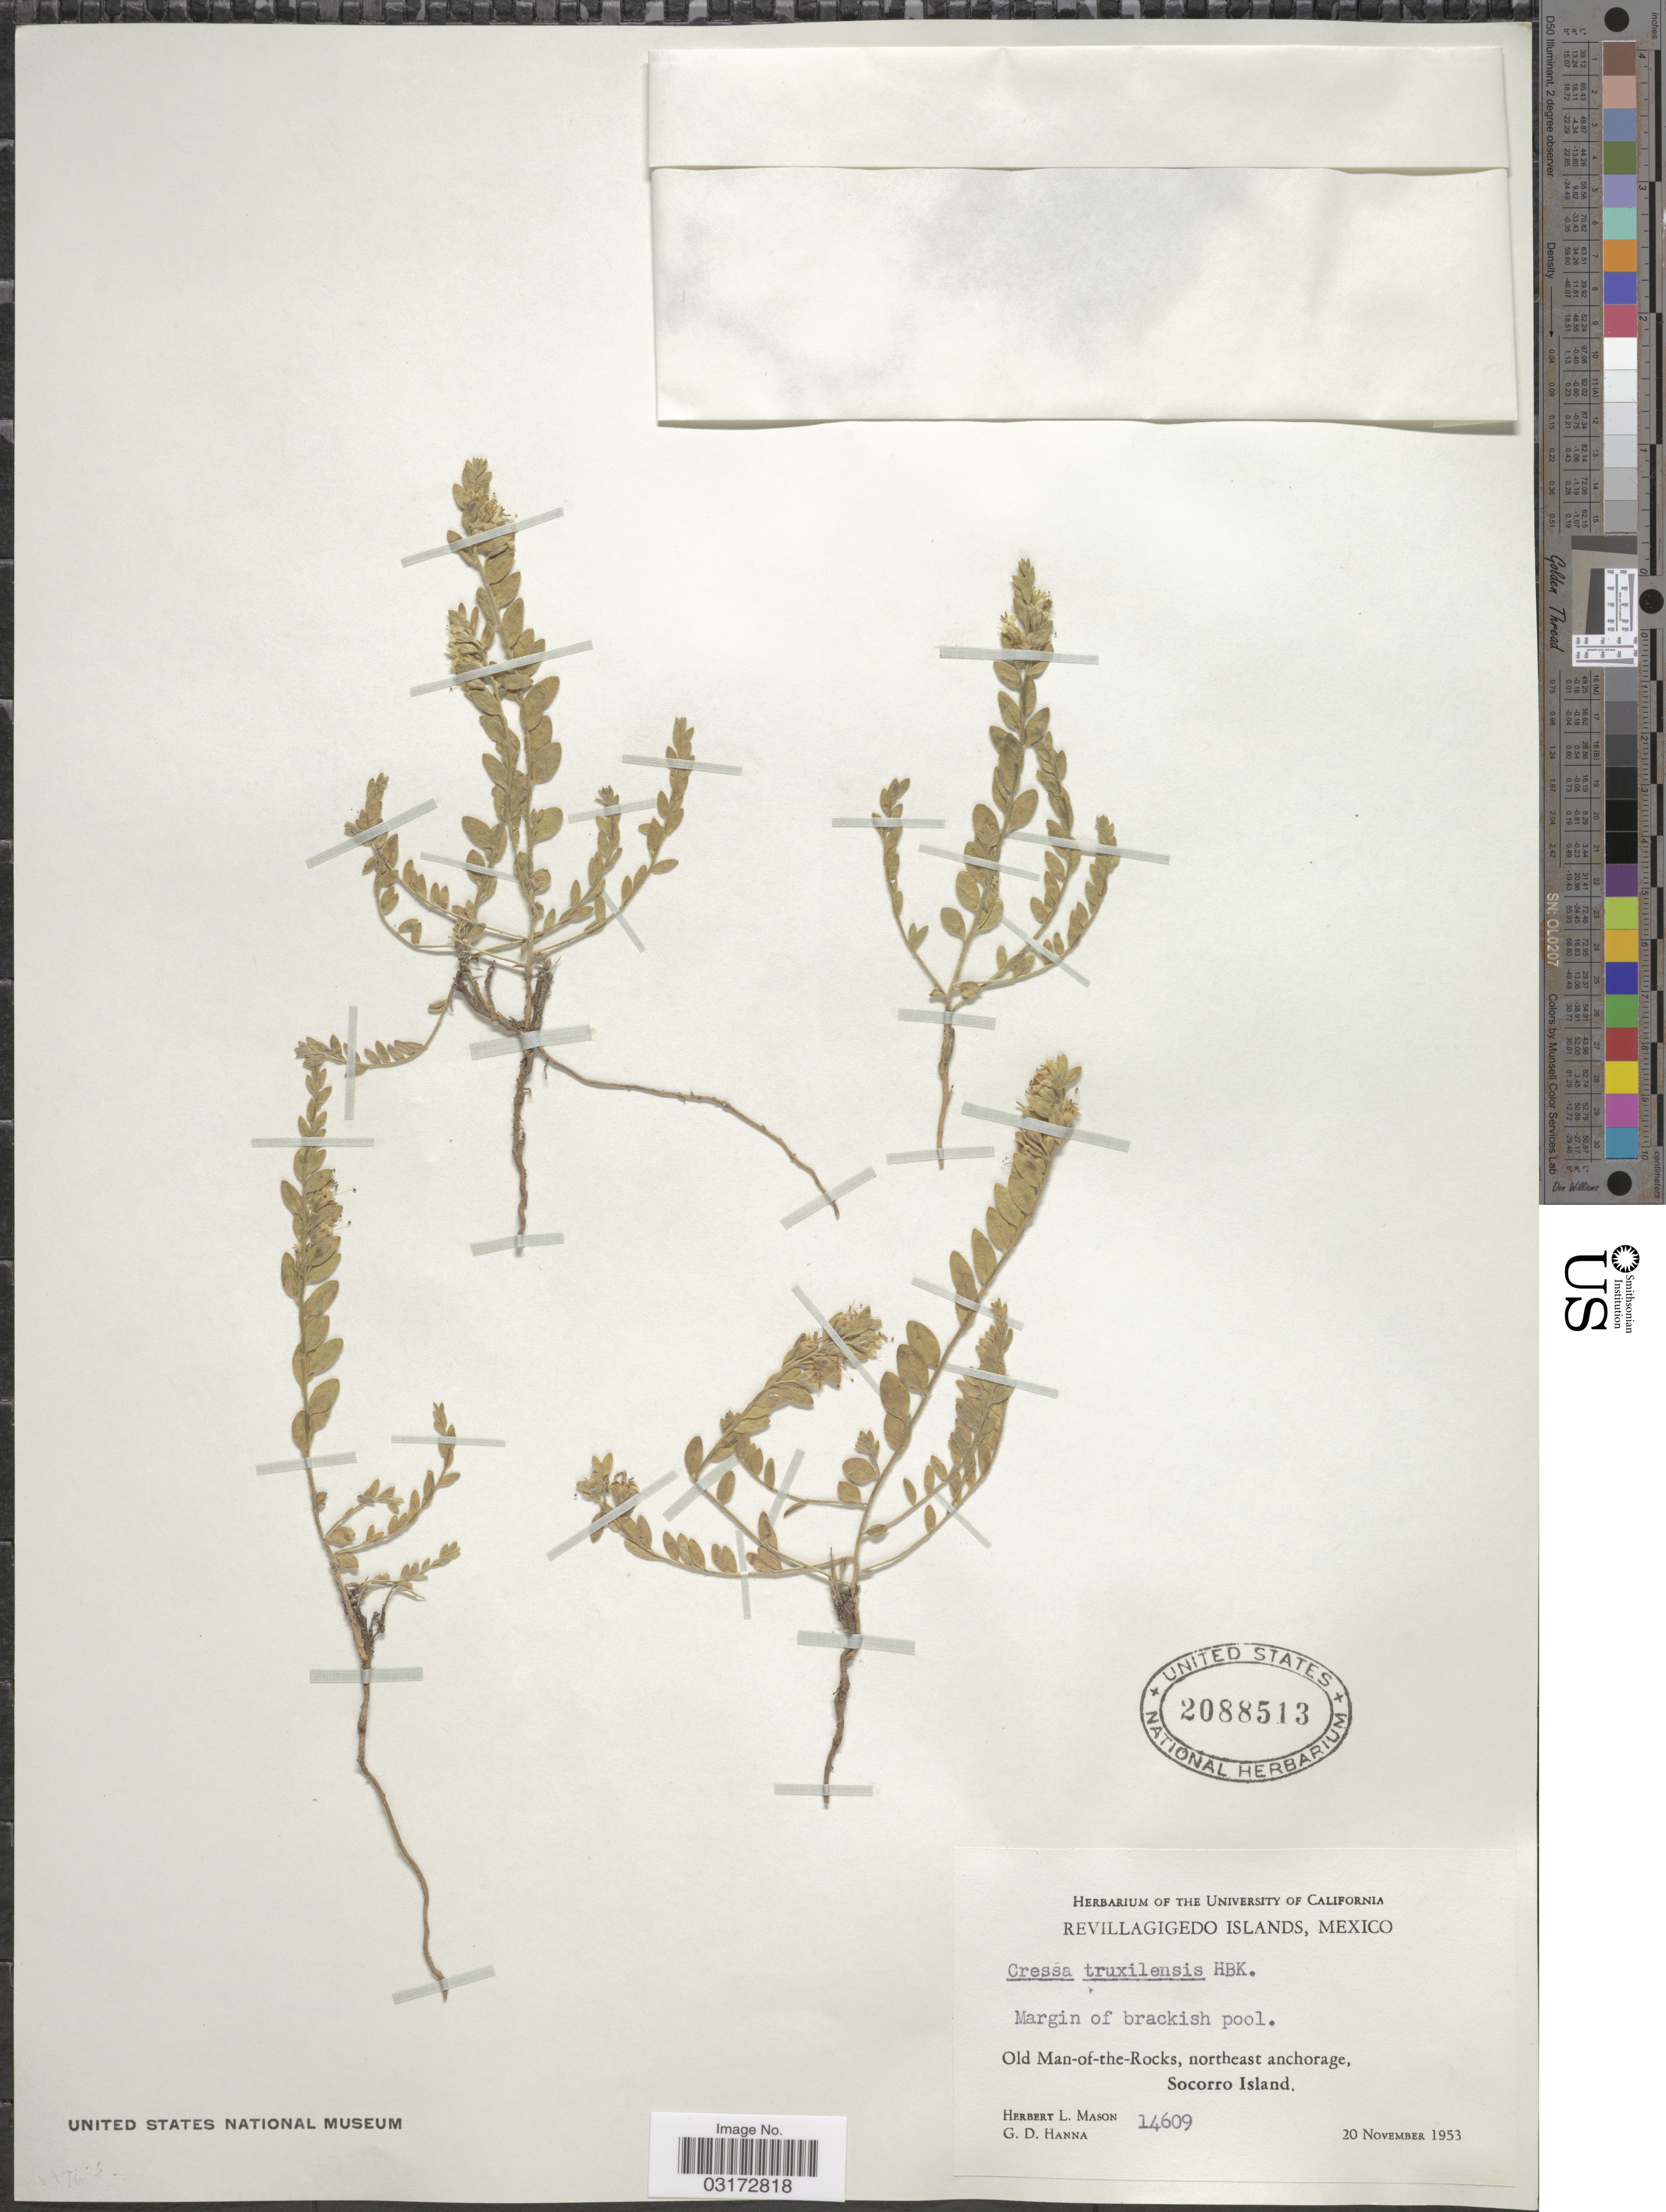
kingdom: Plantae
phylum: Tracheophyta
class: Magnoliopsida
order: Solanales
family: Convolvulaceae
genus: Cressa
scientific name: Cressa truxillensis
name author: Kunth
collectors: H. L. Mason & G. D. Hanna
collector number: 14609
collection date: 1953-11-20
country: Mexico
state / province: Colima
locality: Revillagigedo Islands, Old Man-of-the-Rocks, northeast anchorage, Socorro Island.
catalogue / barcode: US 2088513